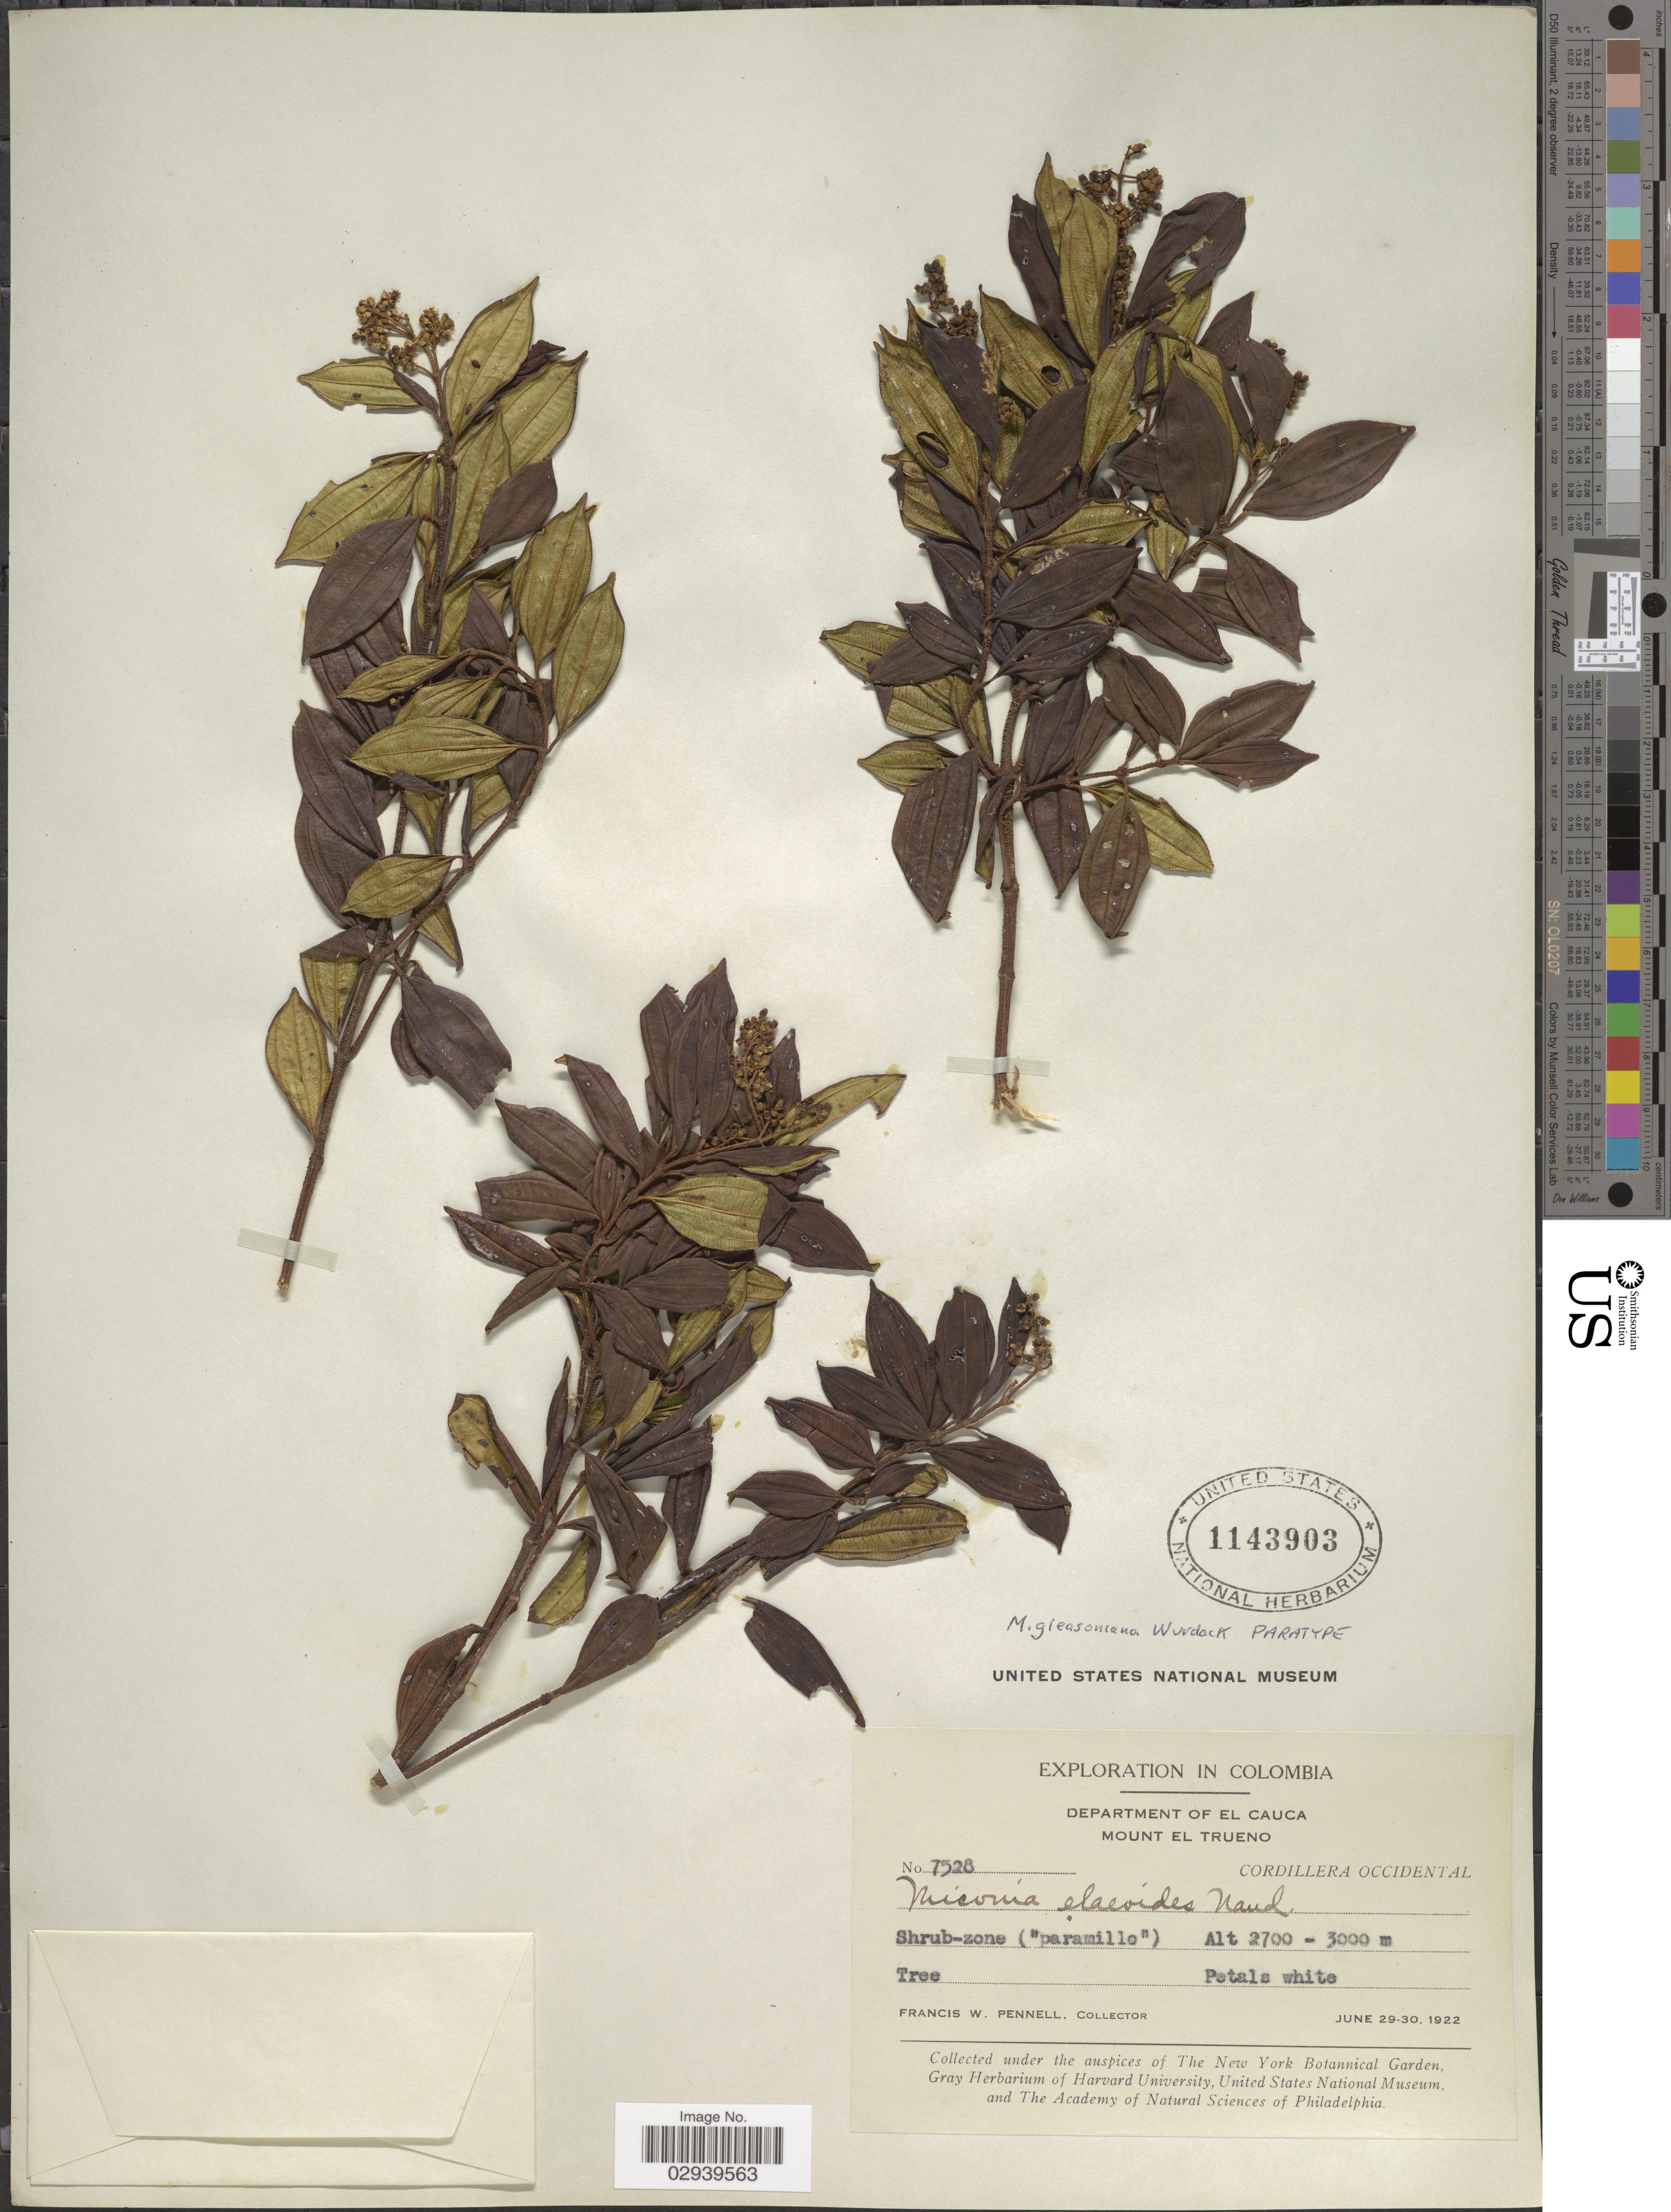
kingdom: Plantae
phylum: Tracheophyta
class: Magnoliopsida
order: Myrtales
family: Melastomataceae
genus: Miconia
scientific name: Miconia gleasoniana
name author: Wurdack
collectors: F. W. Pennell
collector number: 7528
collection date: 1922-06-29/1922-06-30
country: Colombia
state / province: Cauca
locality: Department of el Cauca, Mount El Trueno, Cordillera Occidental.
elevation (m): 2700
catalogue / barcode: US 1143903